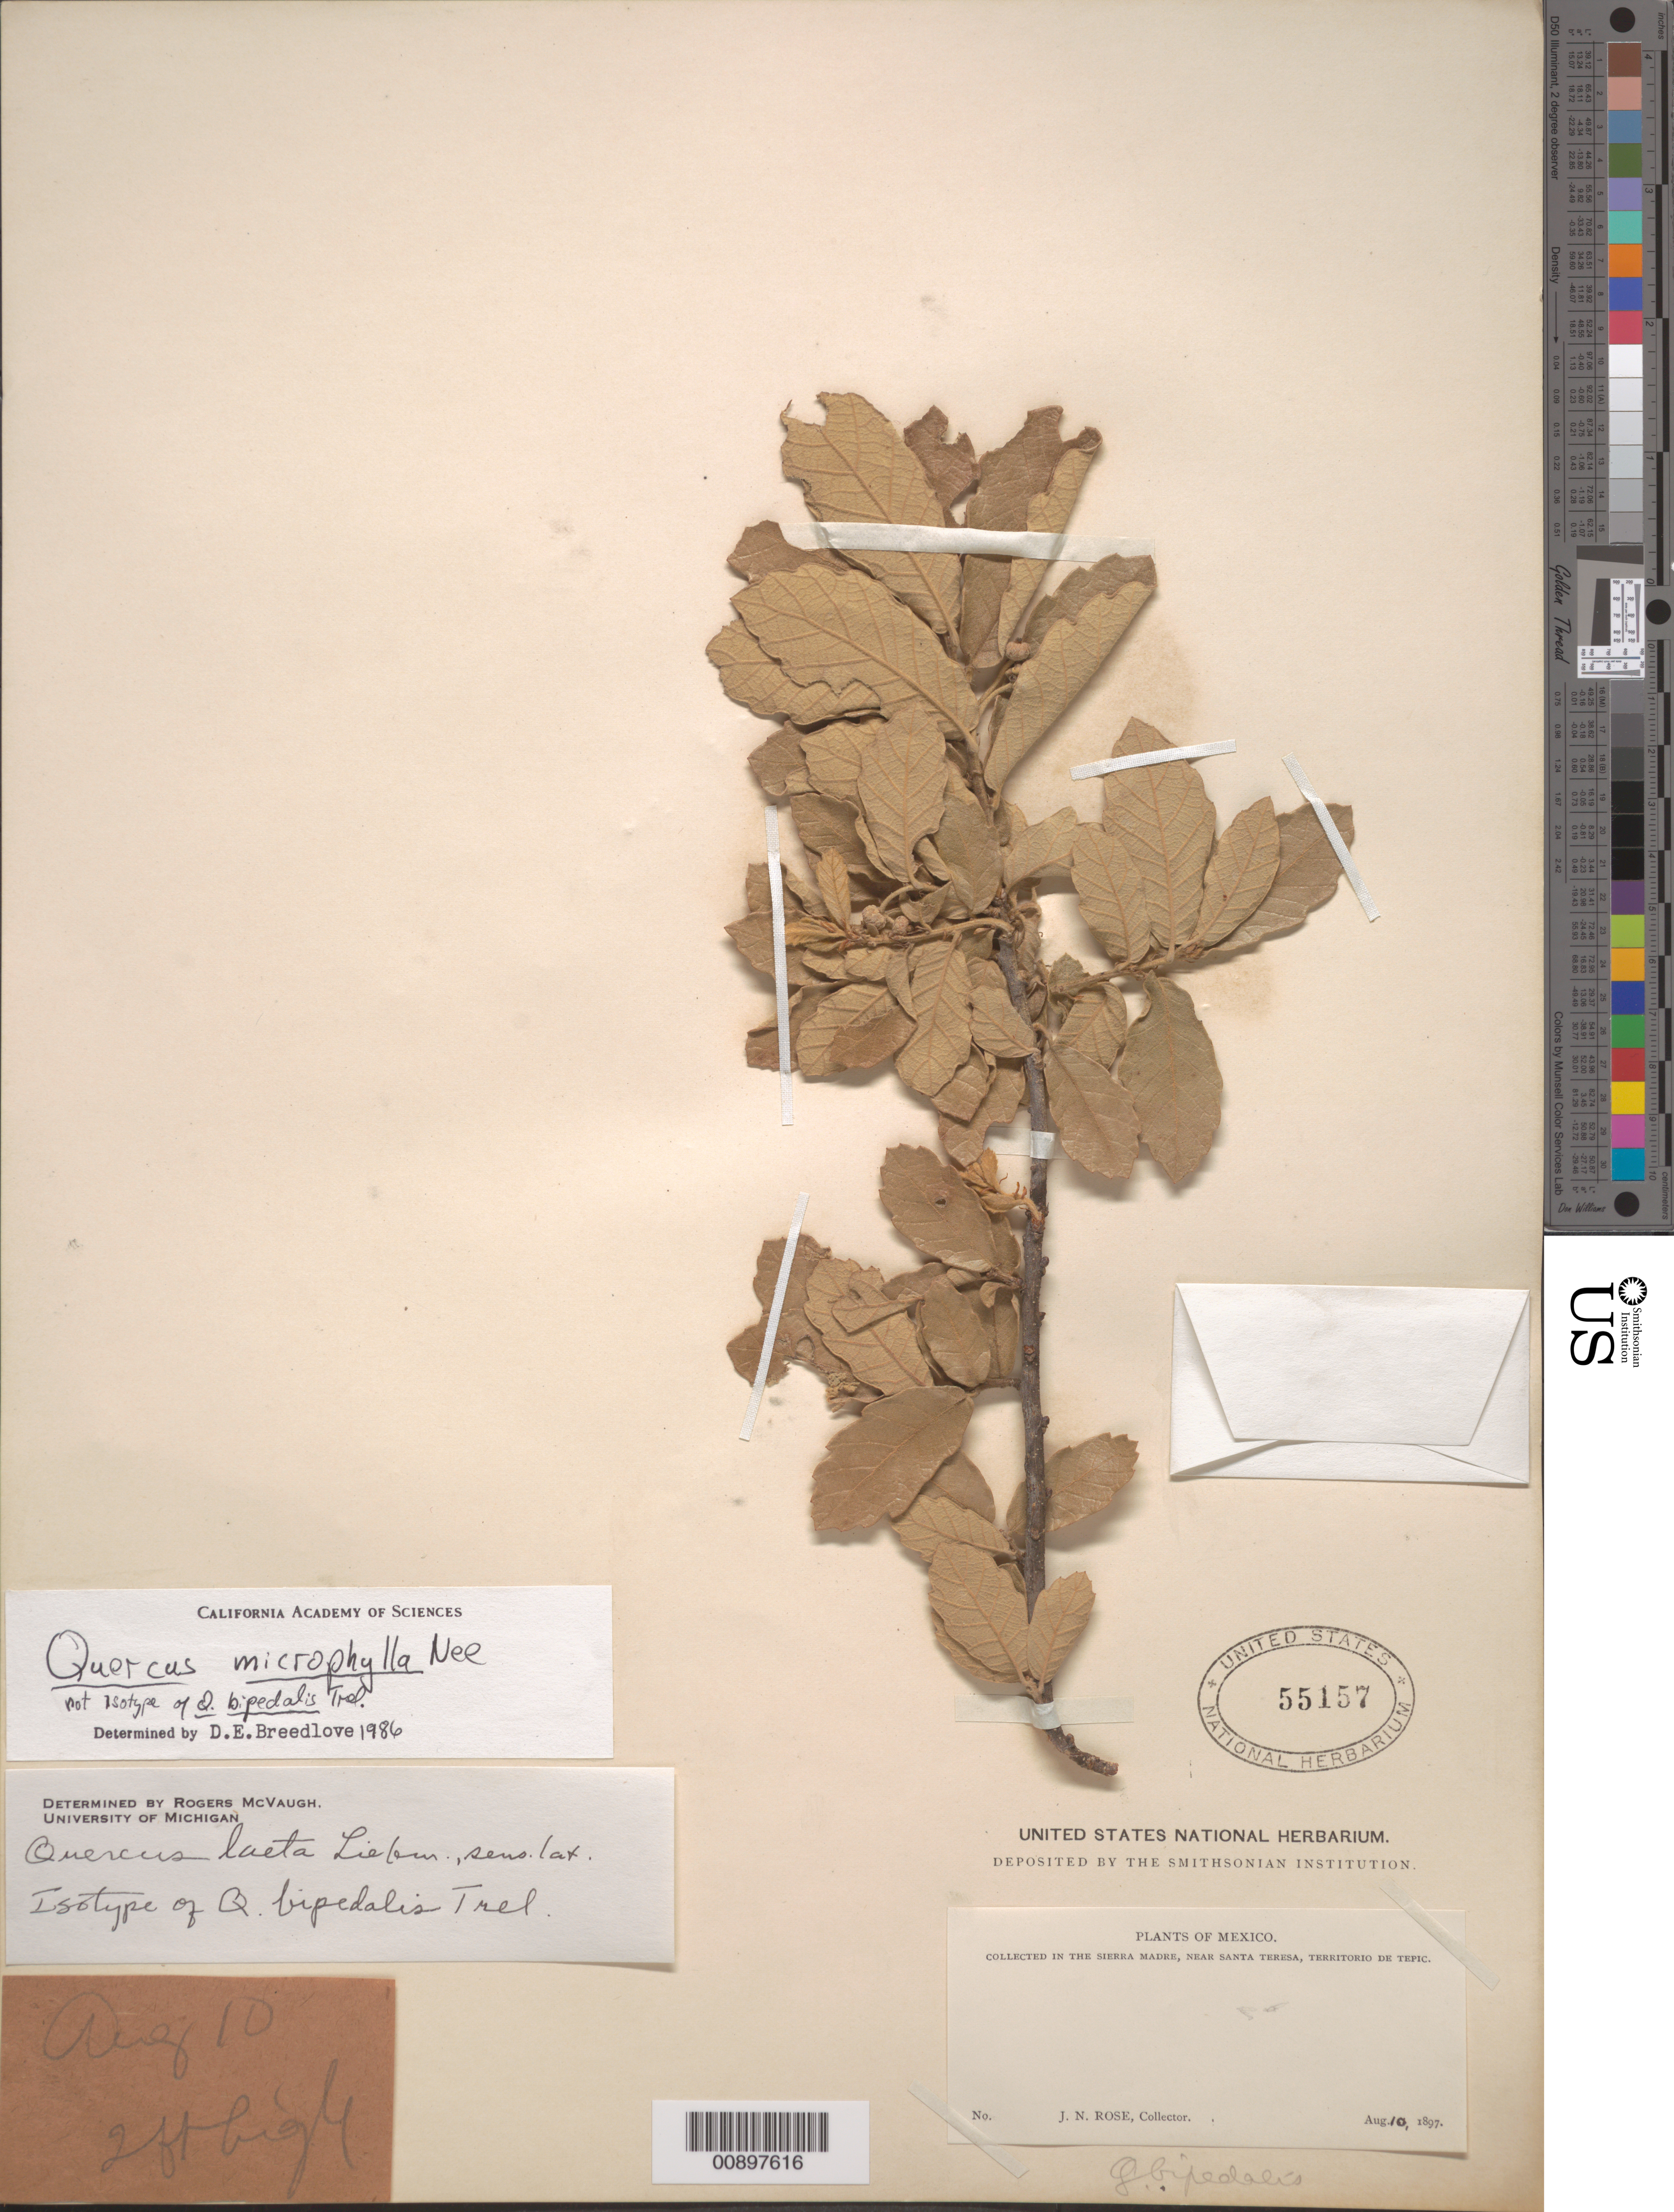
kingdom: Plantae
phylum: Tracheophyta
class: Magnoliopsida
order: Fagales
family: Fagaceae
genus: Quercus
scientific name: Quercus microphylla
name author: Née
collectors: J. N. Rose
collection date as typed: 10 Aug 1897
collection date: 1897-08-10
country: Mexico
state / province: Nayarit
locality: Sierra Madre, near Santa Teresa, Territorio de Tepic.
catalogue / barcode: US 55157